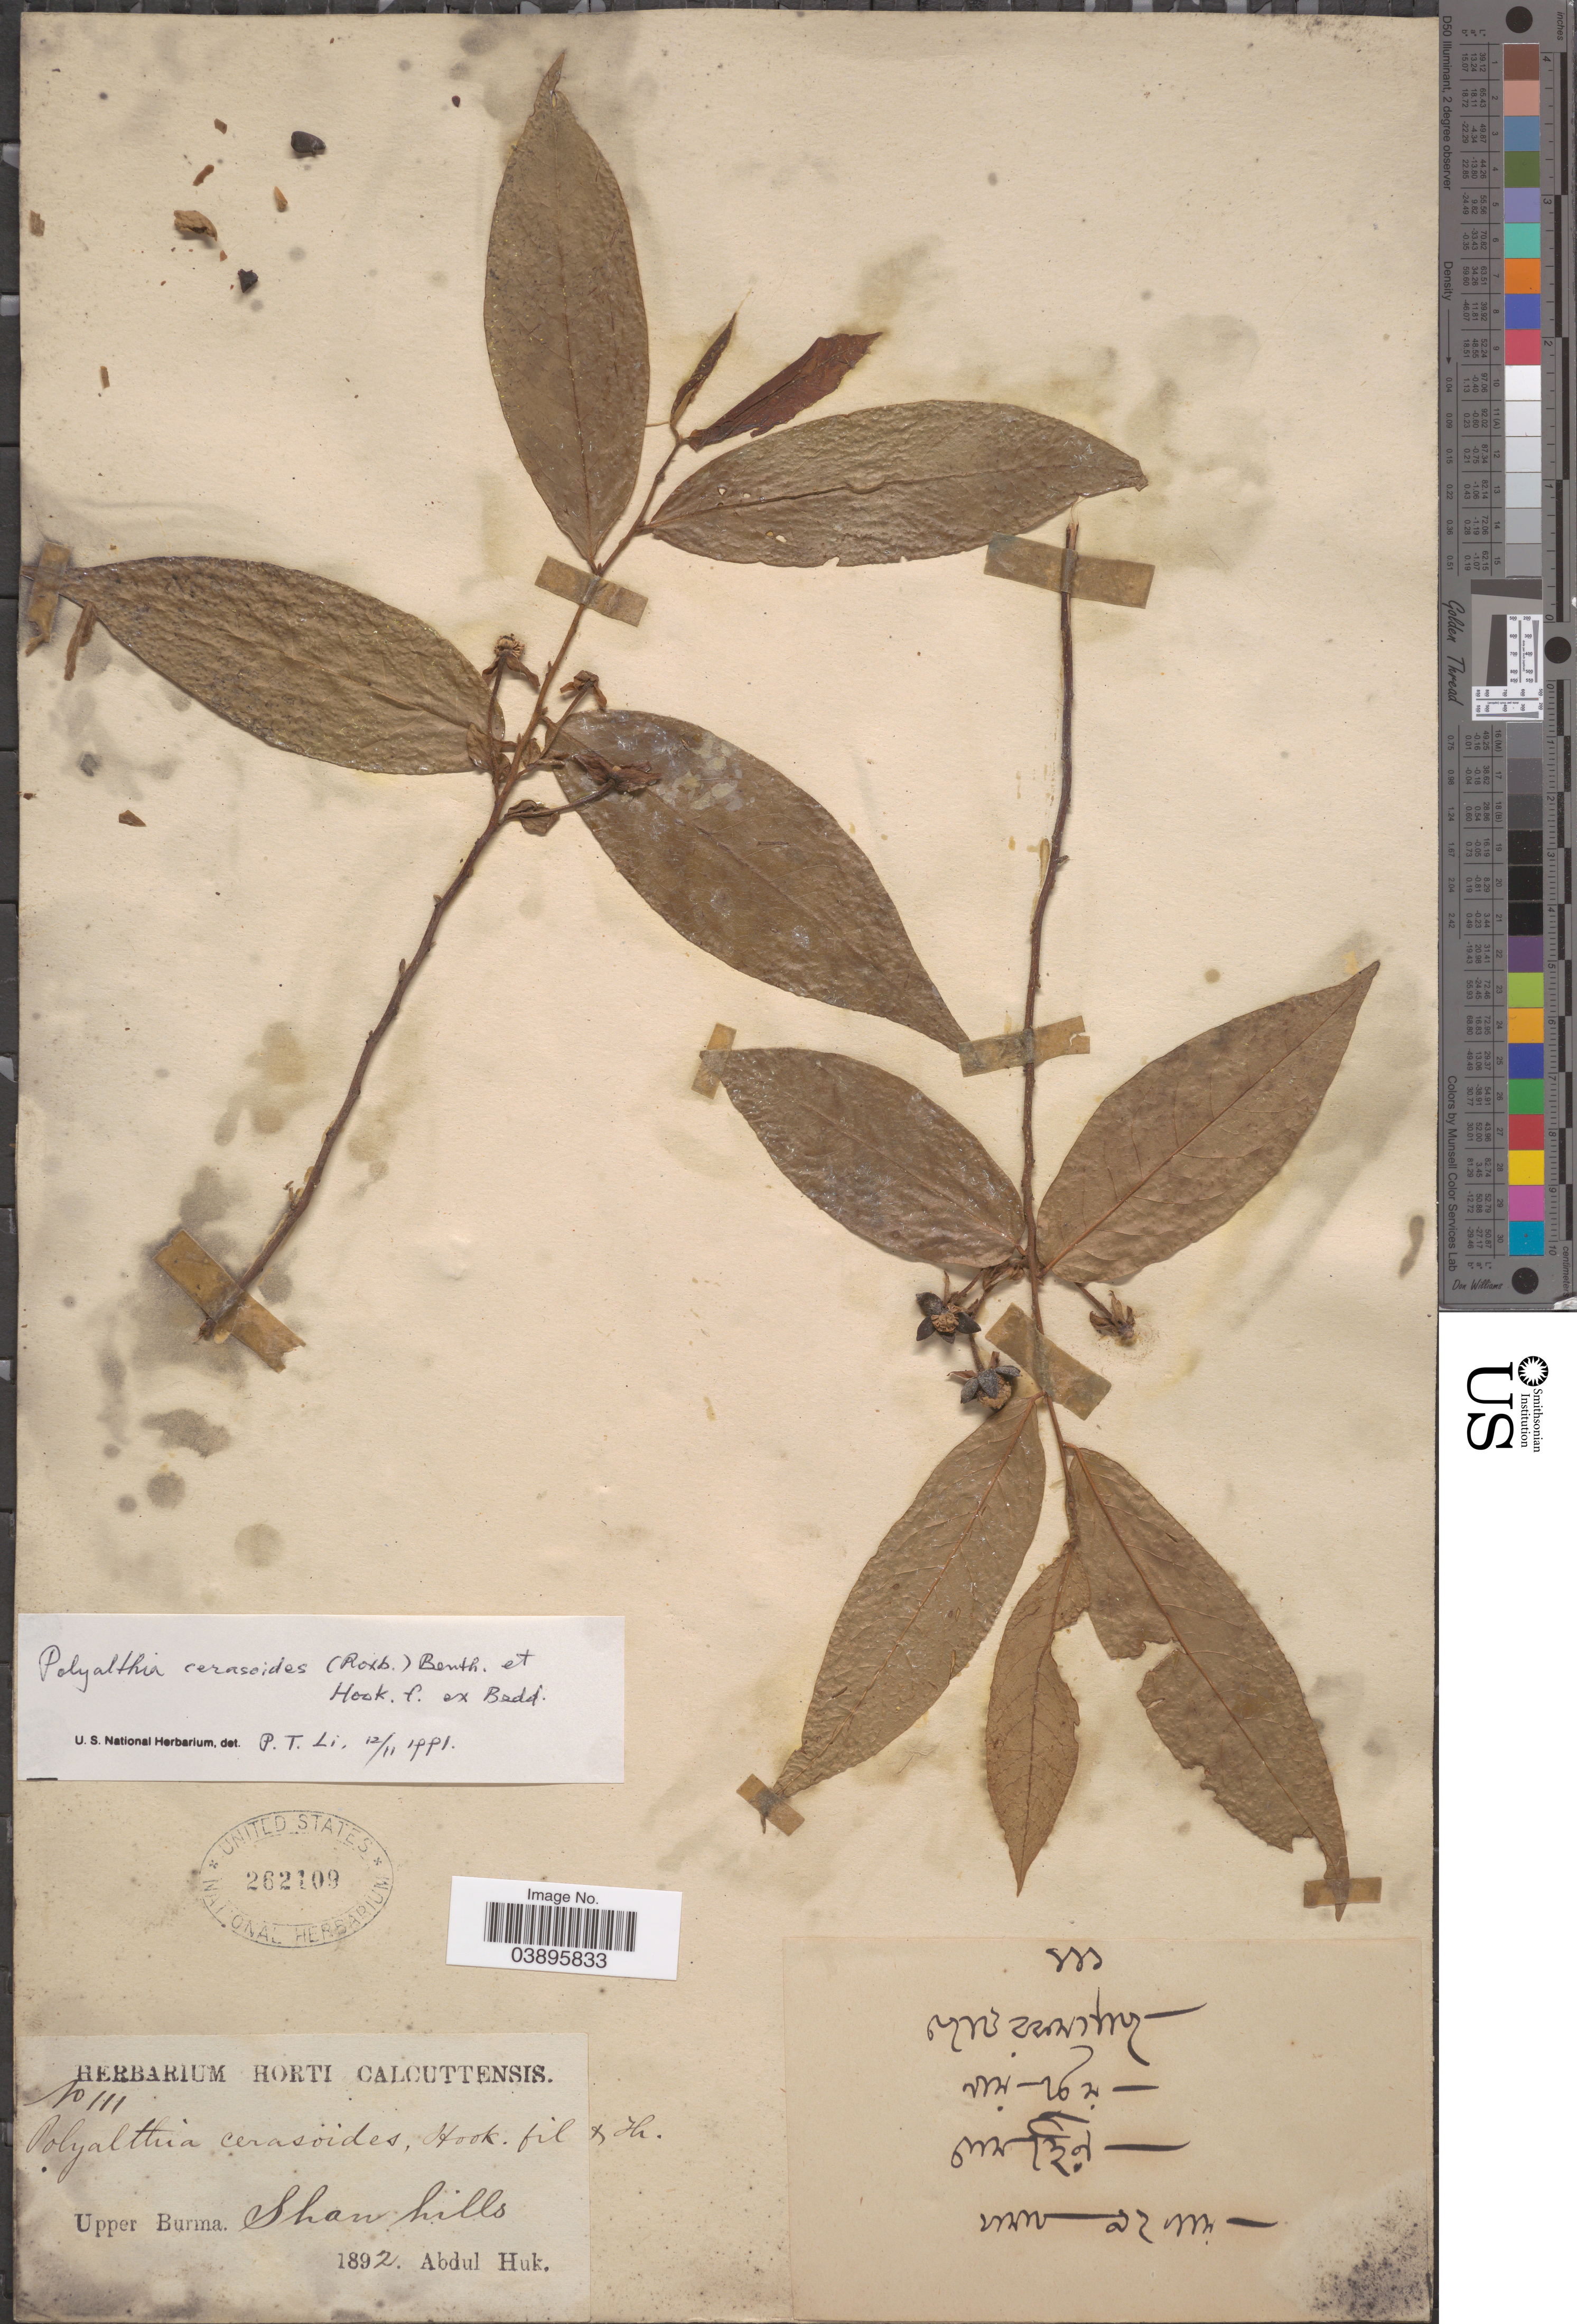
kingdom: Plantae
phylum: Tracheophyta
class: Magnoliopsida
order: Magnoliales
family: Annonaceae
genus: Polyalthia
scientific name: Polyalthia cerasoides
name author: (Roxb.) Benth. et al.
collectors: A. Huk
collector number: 111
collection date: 1892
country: Myanmar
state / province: Shan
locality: Upper Burma. Shan hills.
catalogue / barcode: US 262109